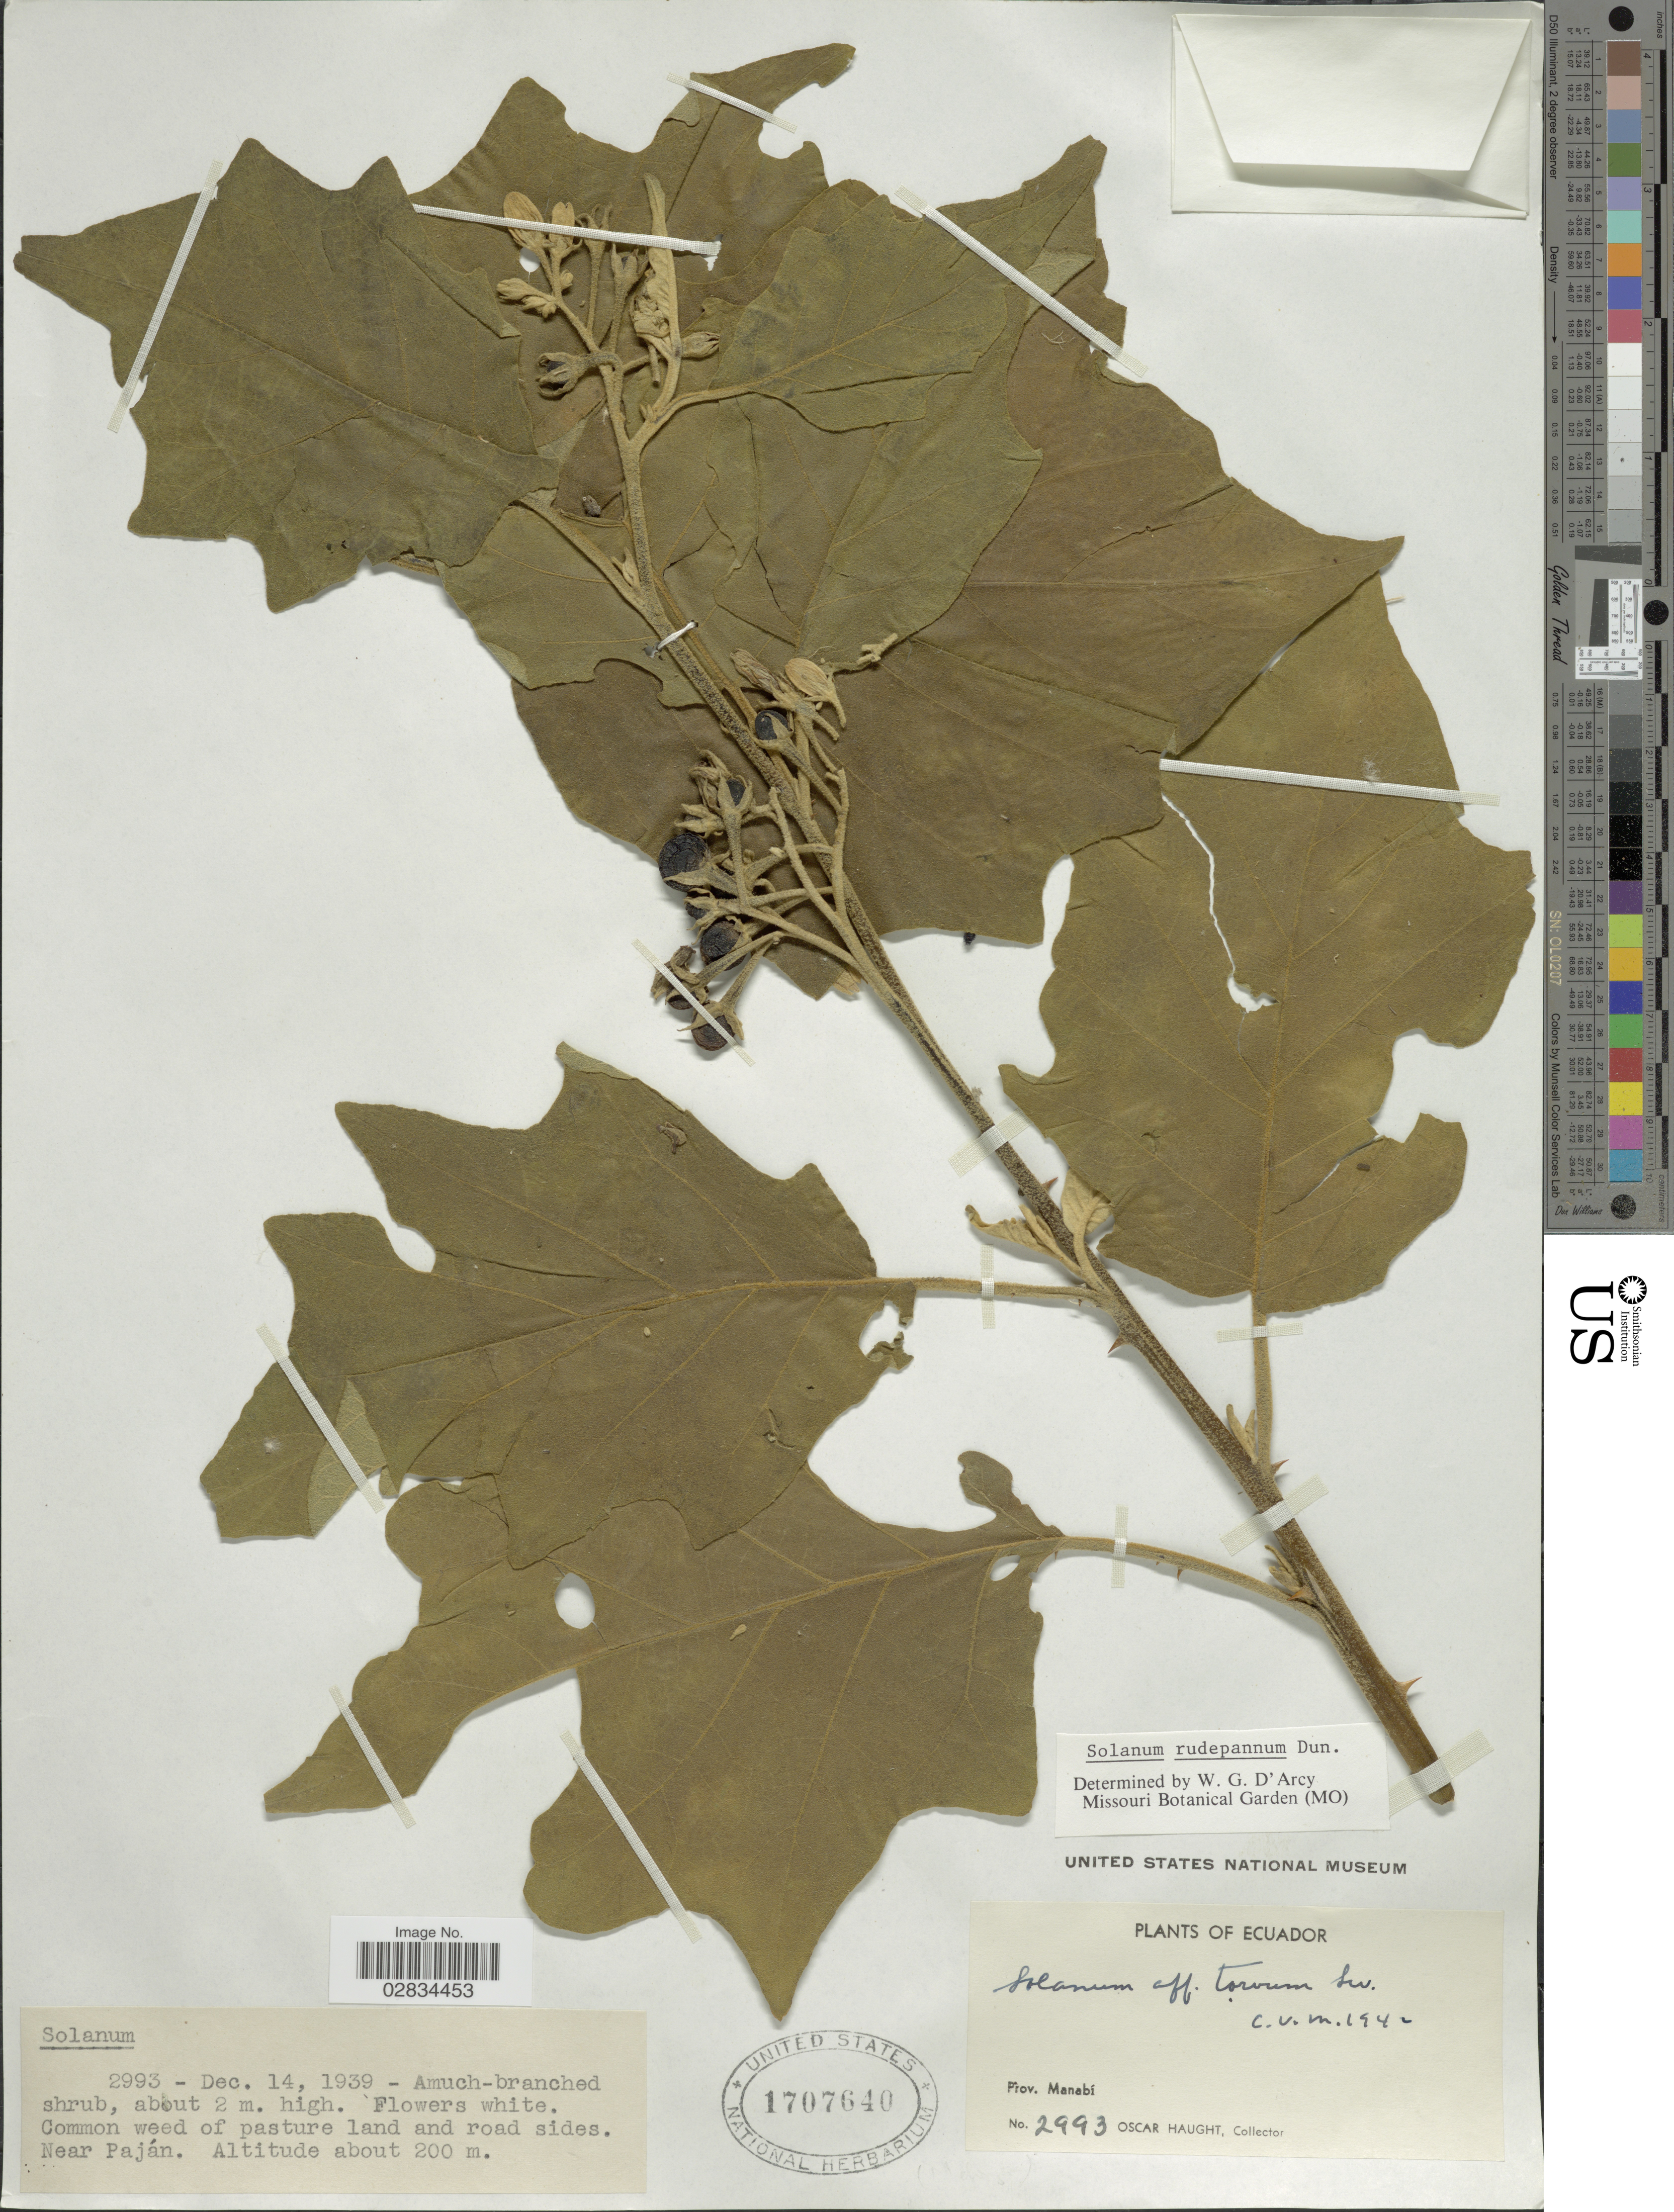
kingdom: Plantae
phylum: Tracheophyta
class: Magnoliopsida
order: Solanales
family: Solanaceae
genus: Solanum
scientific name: Solanum rudepannum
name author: Dunal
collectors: O. L. Haught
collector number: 2993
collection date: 1939-12-14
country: Ecuador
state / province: Manabí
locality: Near Paján. Prov. Manabí.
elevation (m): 200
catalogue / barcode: US 1707640